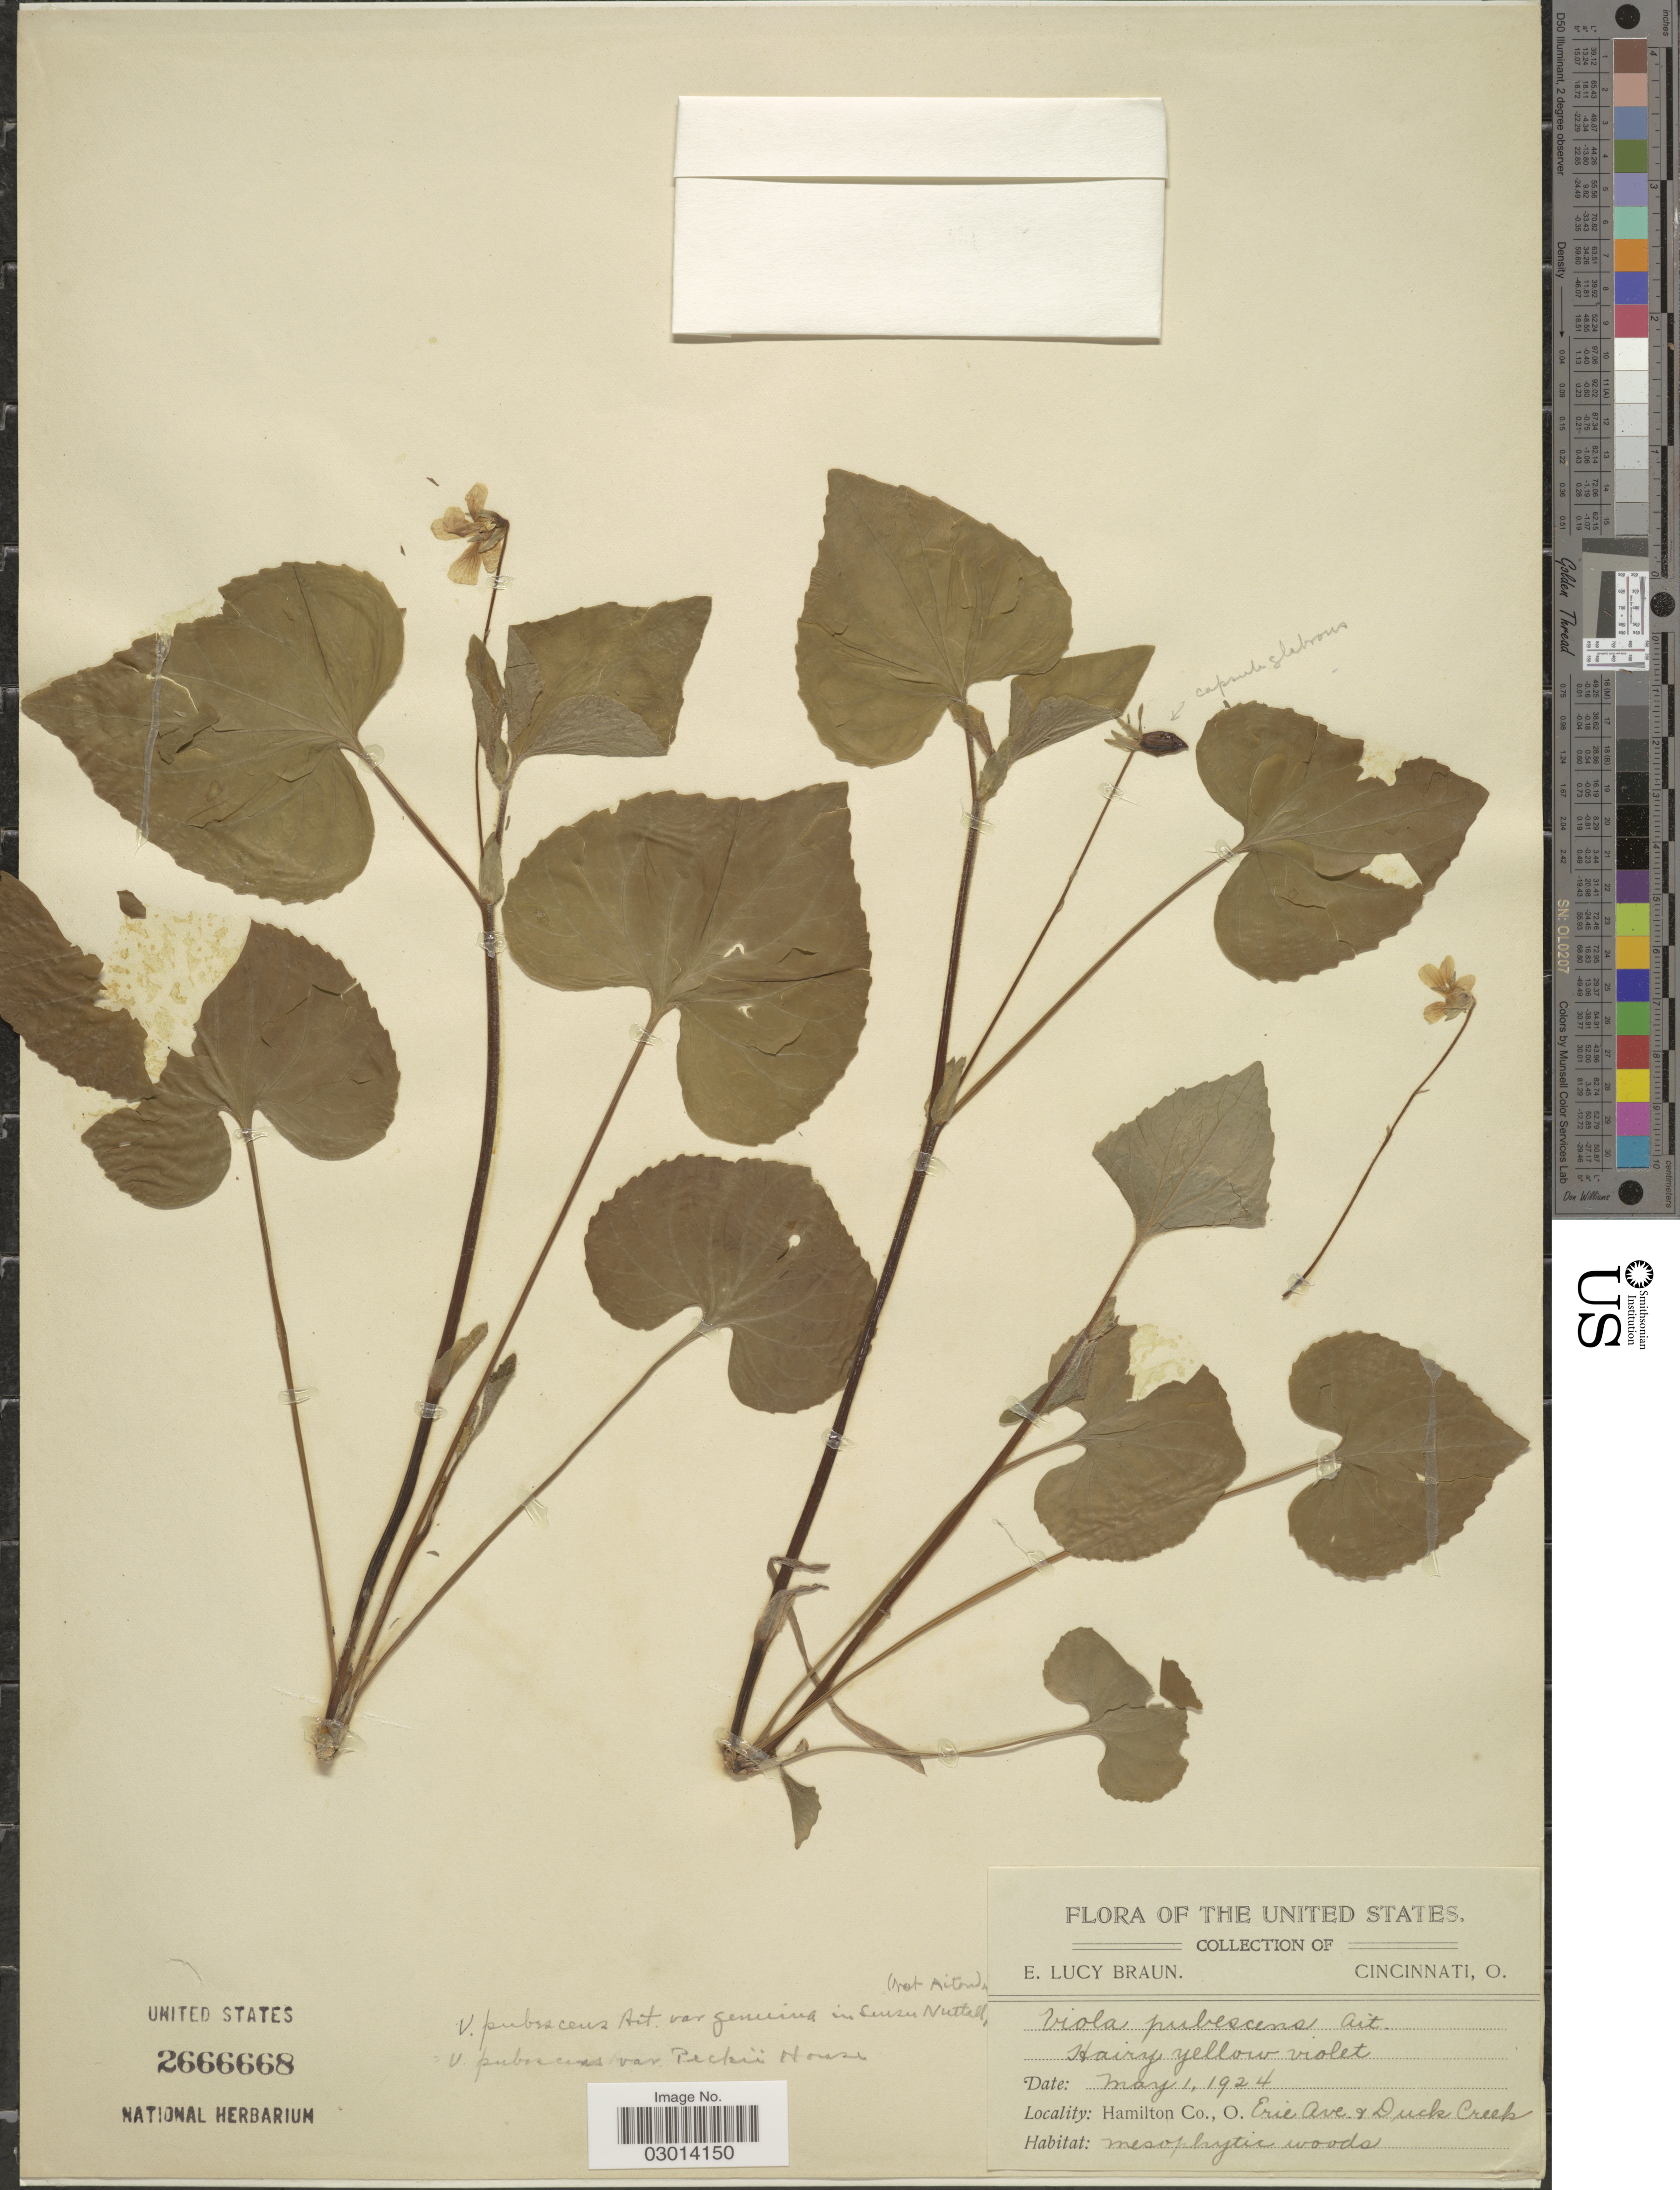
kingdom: Plantae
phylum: Tracheophyta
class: Magnoliopsida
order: Malpighiales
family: Violaceae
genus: Viola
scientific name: Viola pubescens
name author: Aiton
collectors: E. L. Braun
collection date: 1924-05-01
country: United States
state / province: Ohio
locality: Hamilton Co., O. Erie Ave & Duck Creek.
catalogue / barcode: US 2666668